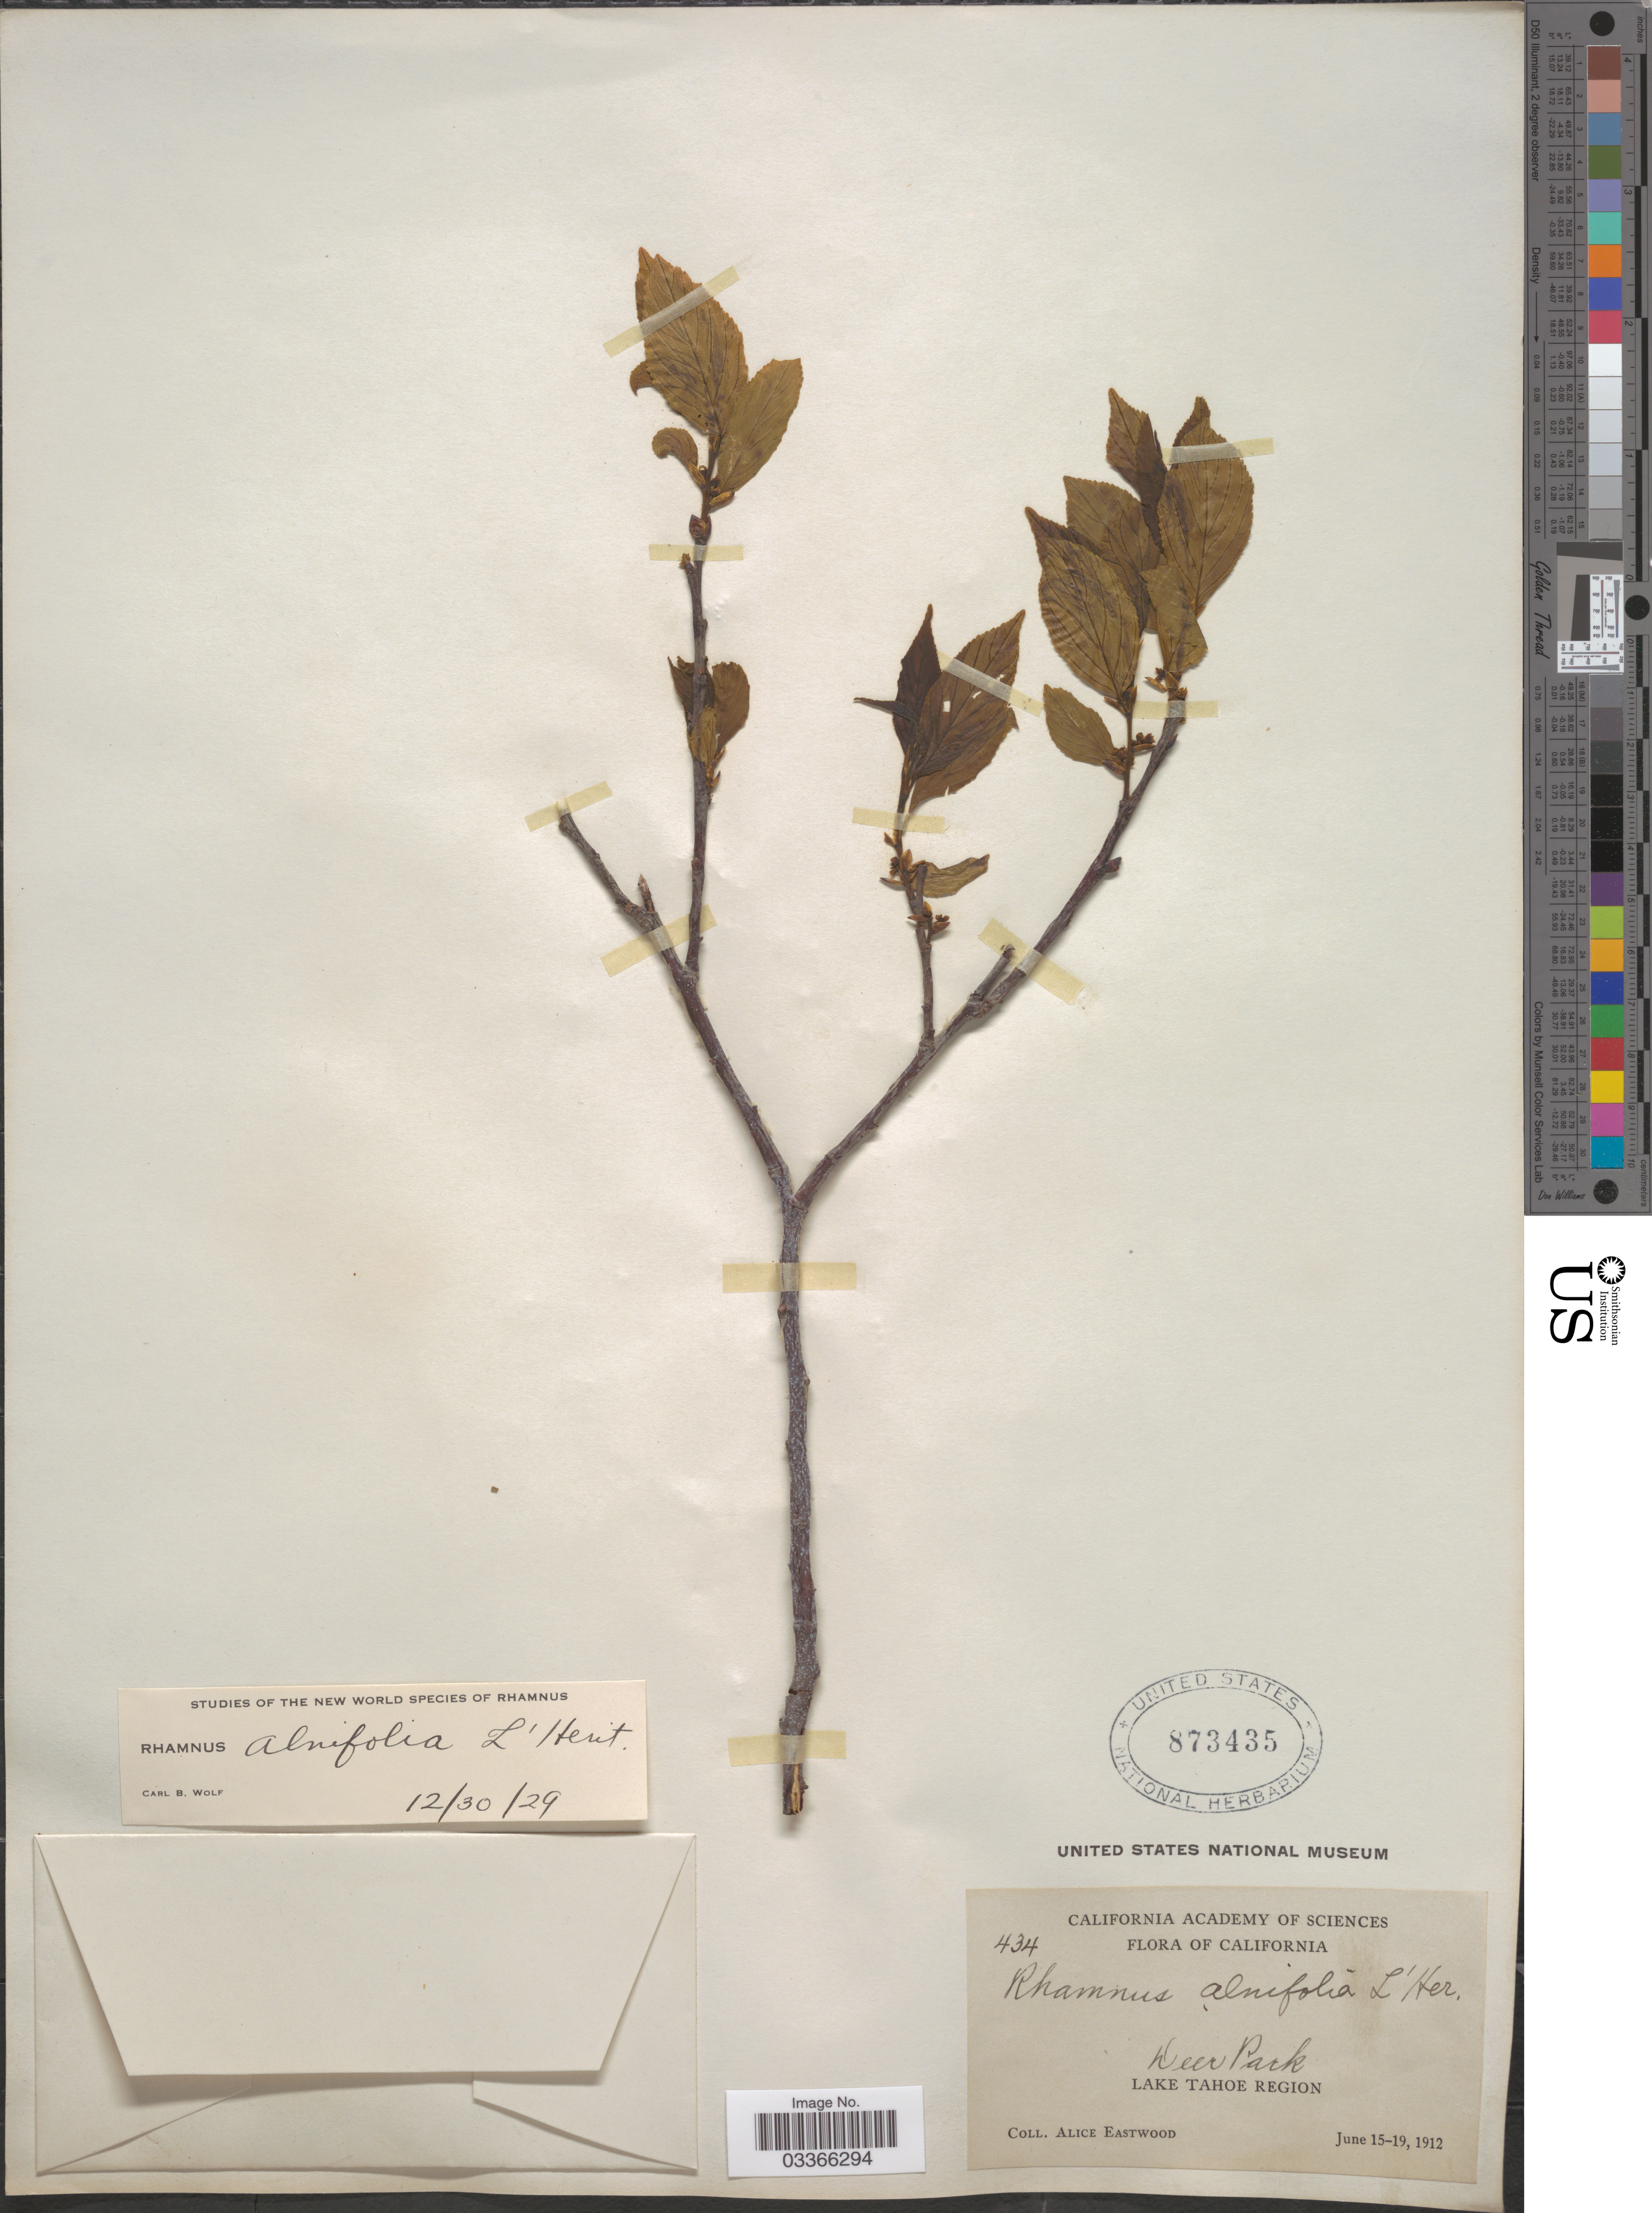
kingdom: Plantae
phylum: Tracheophyta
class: Magnoliopsida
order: Rosales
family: Rhamnaceae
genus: Rhamnus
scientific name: Rhamnus alnifolia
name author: L'Hér.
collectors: A. Eastwood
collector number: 434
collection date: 1912-06-15/1912-06-19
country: United States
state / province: California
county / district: Sierra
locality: Deer Park, Lake Tahoe Region.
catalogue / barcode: US 873435